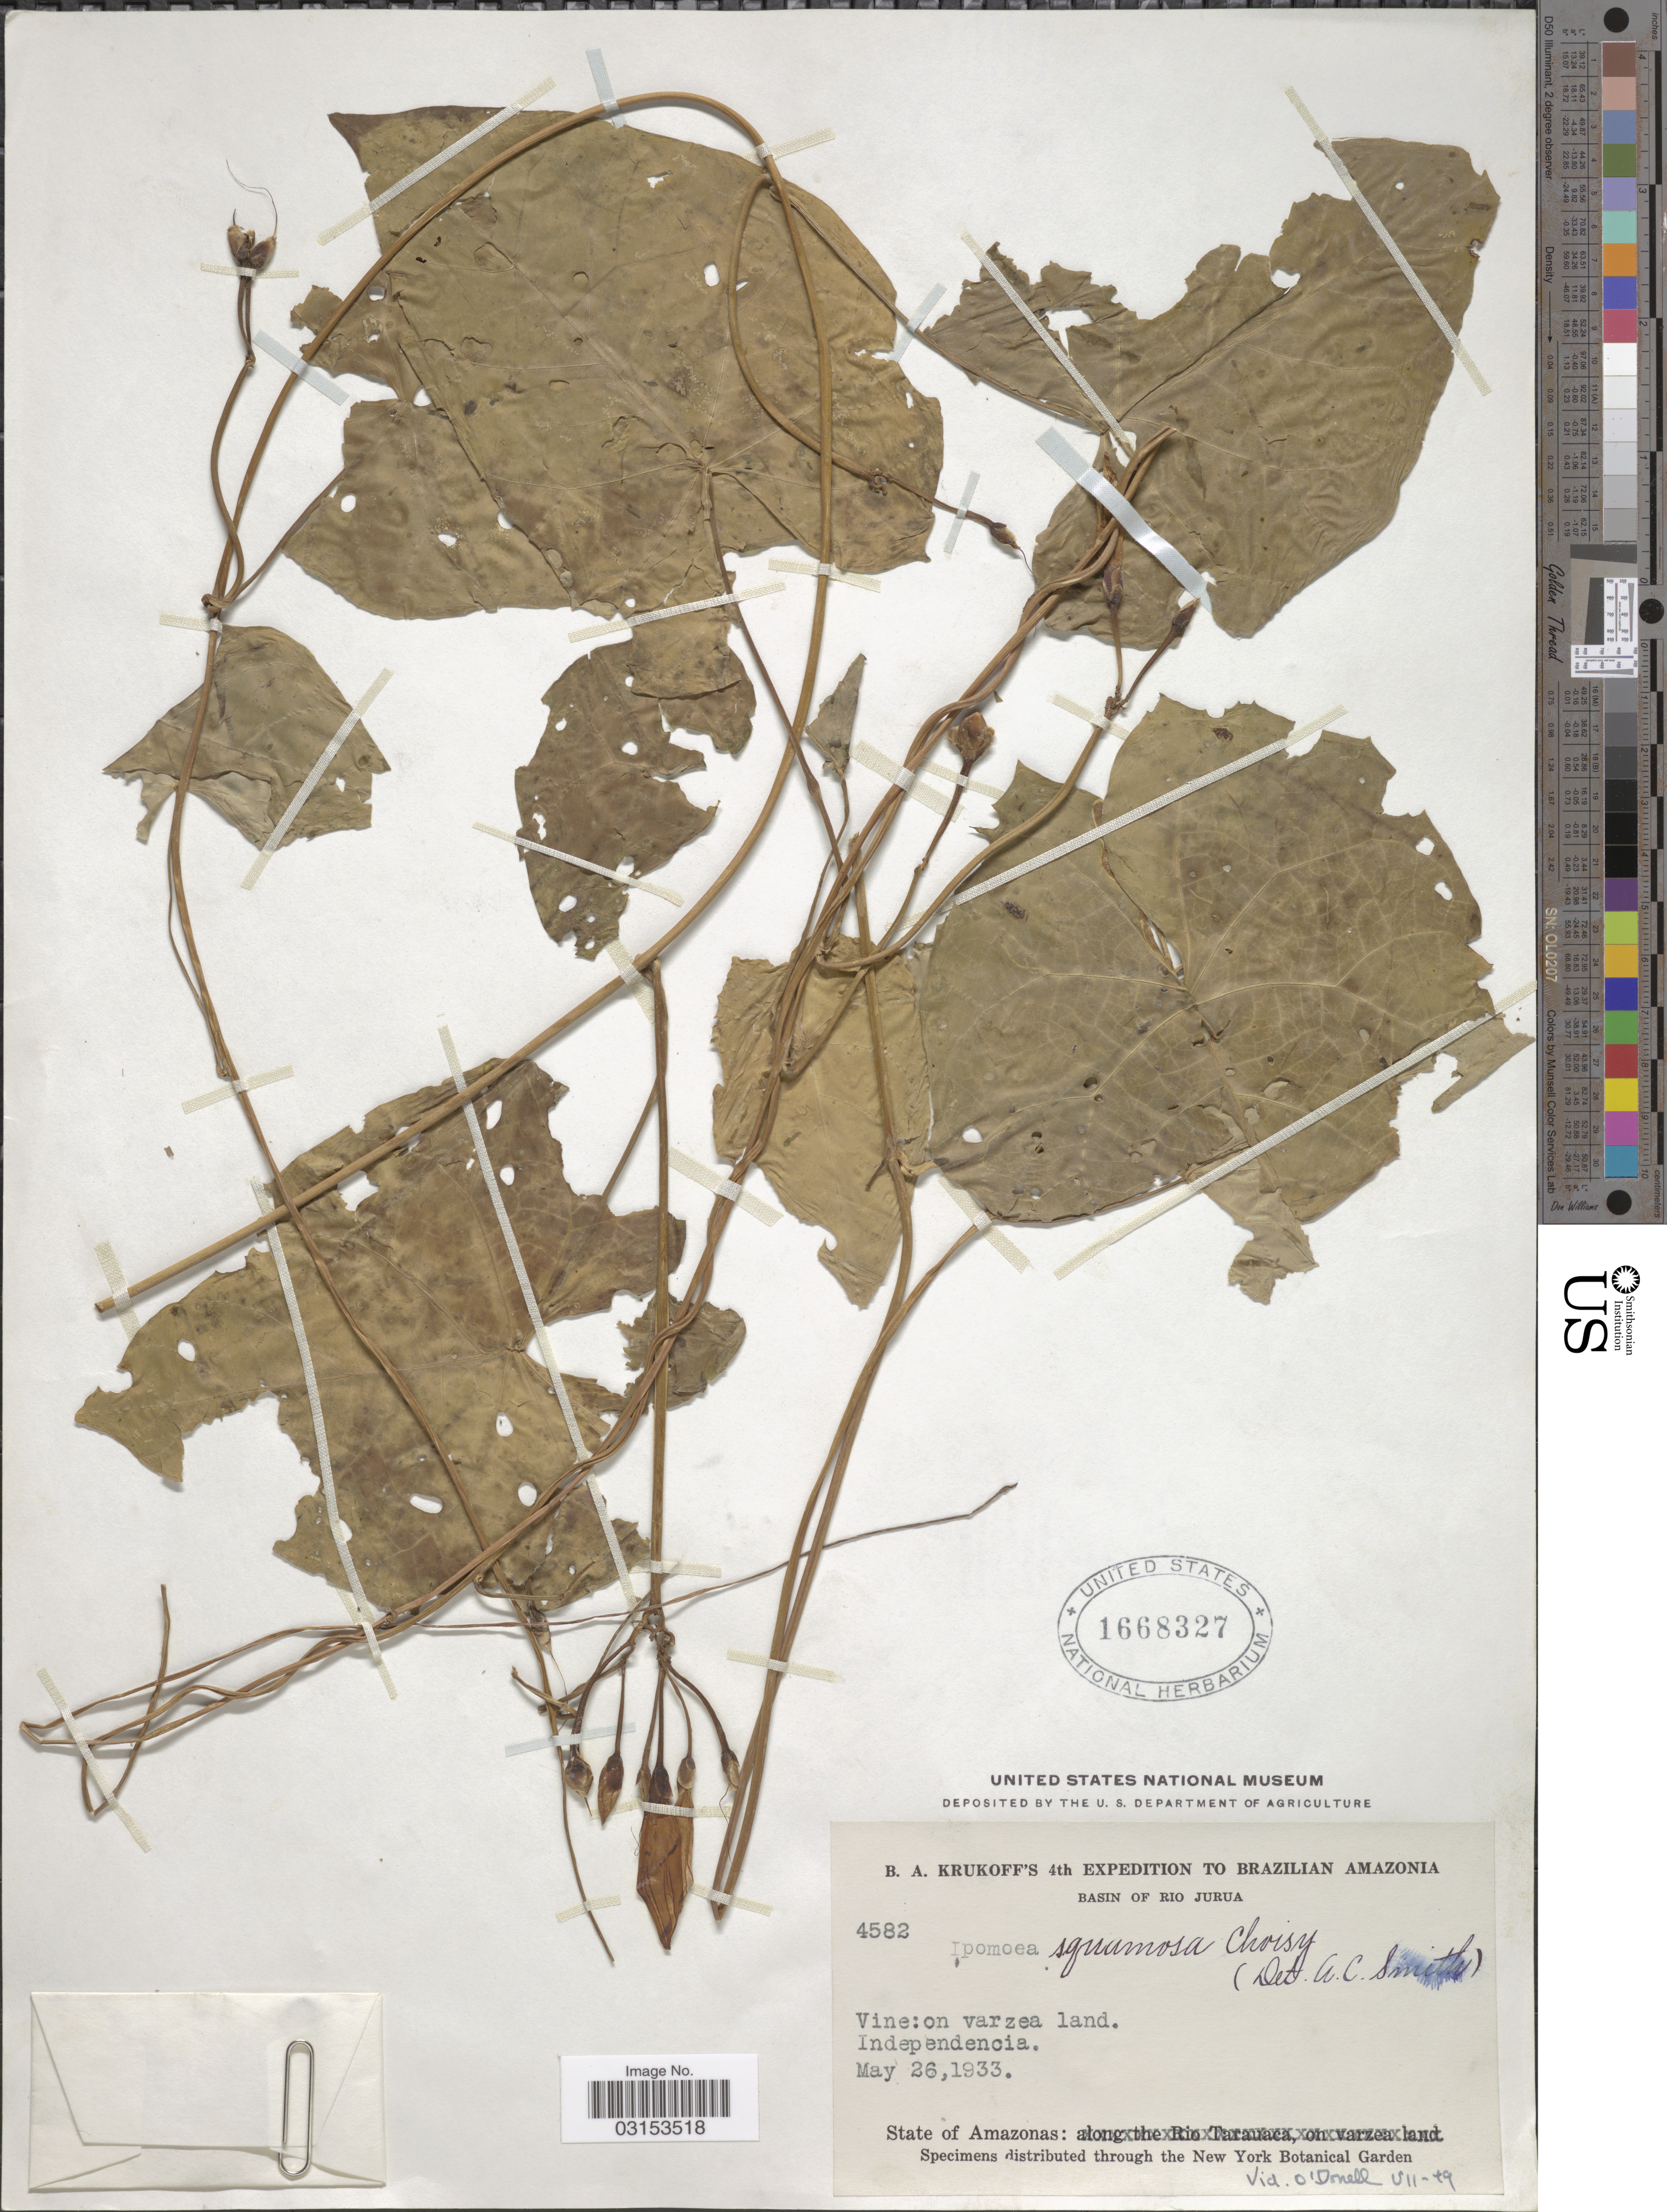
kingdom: Plantae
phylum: Tracheophyta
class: Magnoliopsida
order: Solanales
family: Convolvulaceae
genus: Ipomoea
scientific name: Ipomoea squamosa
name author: Choisy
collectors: B. A. Krukoff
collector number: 4582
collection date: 1933-05-26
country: Colombia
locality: Brazilian Amazonia. Basin of Rio Jurua. Vine: on varzea land. Independencia.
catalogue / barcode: US 1668327